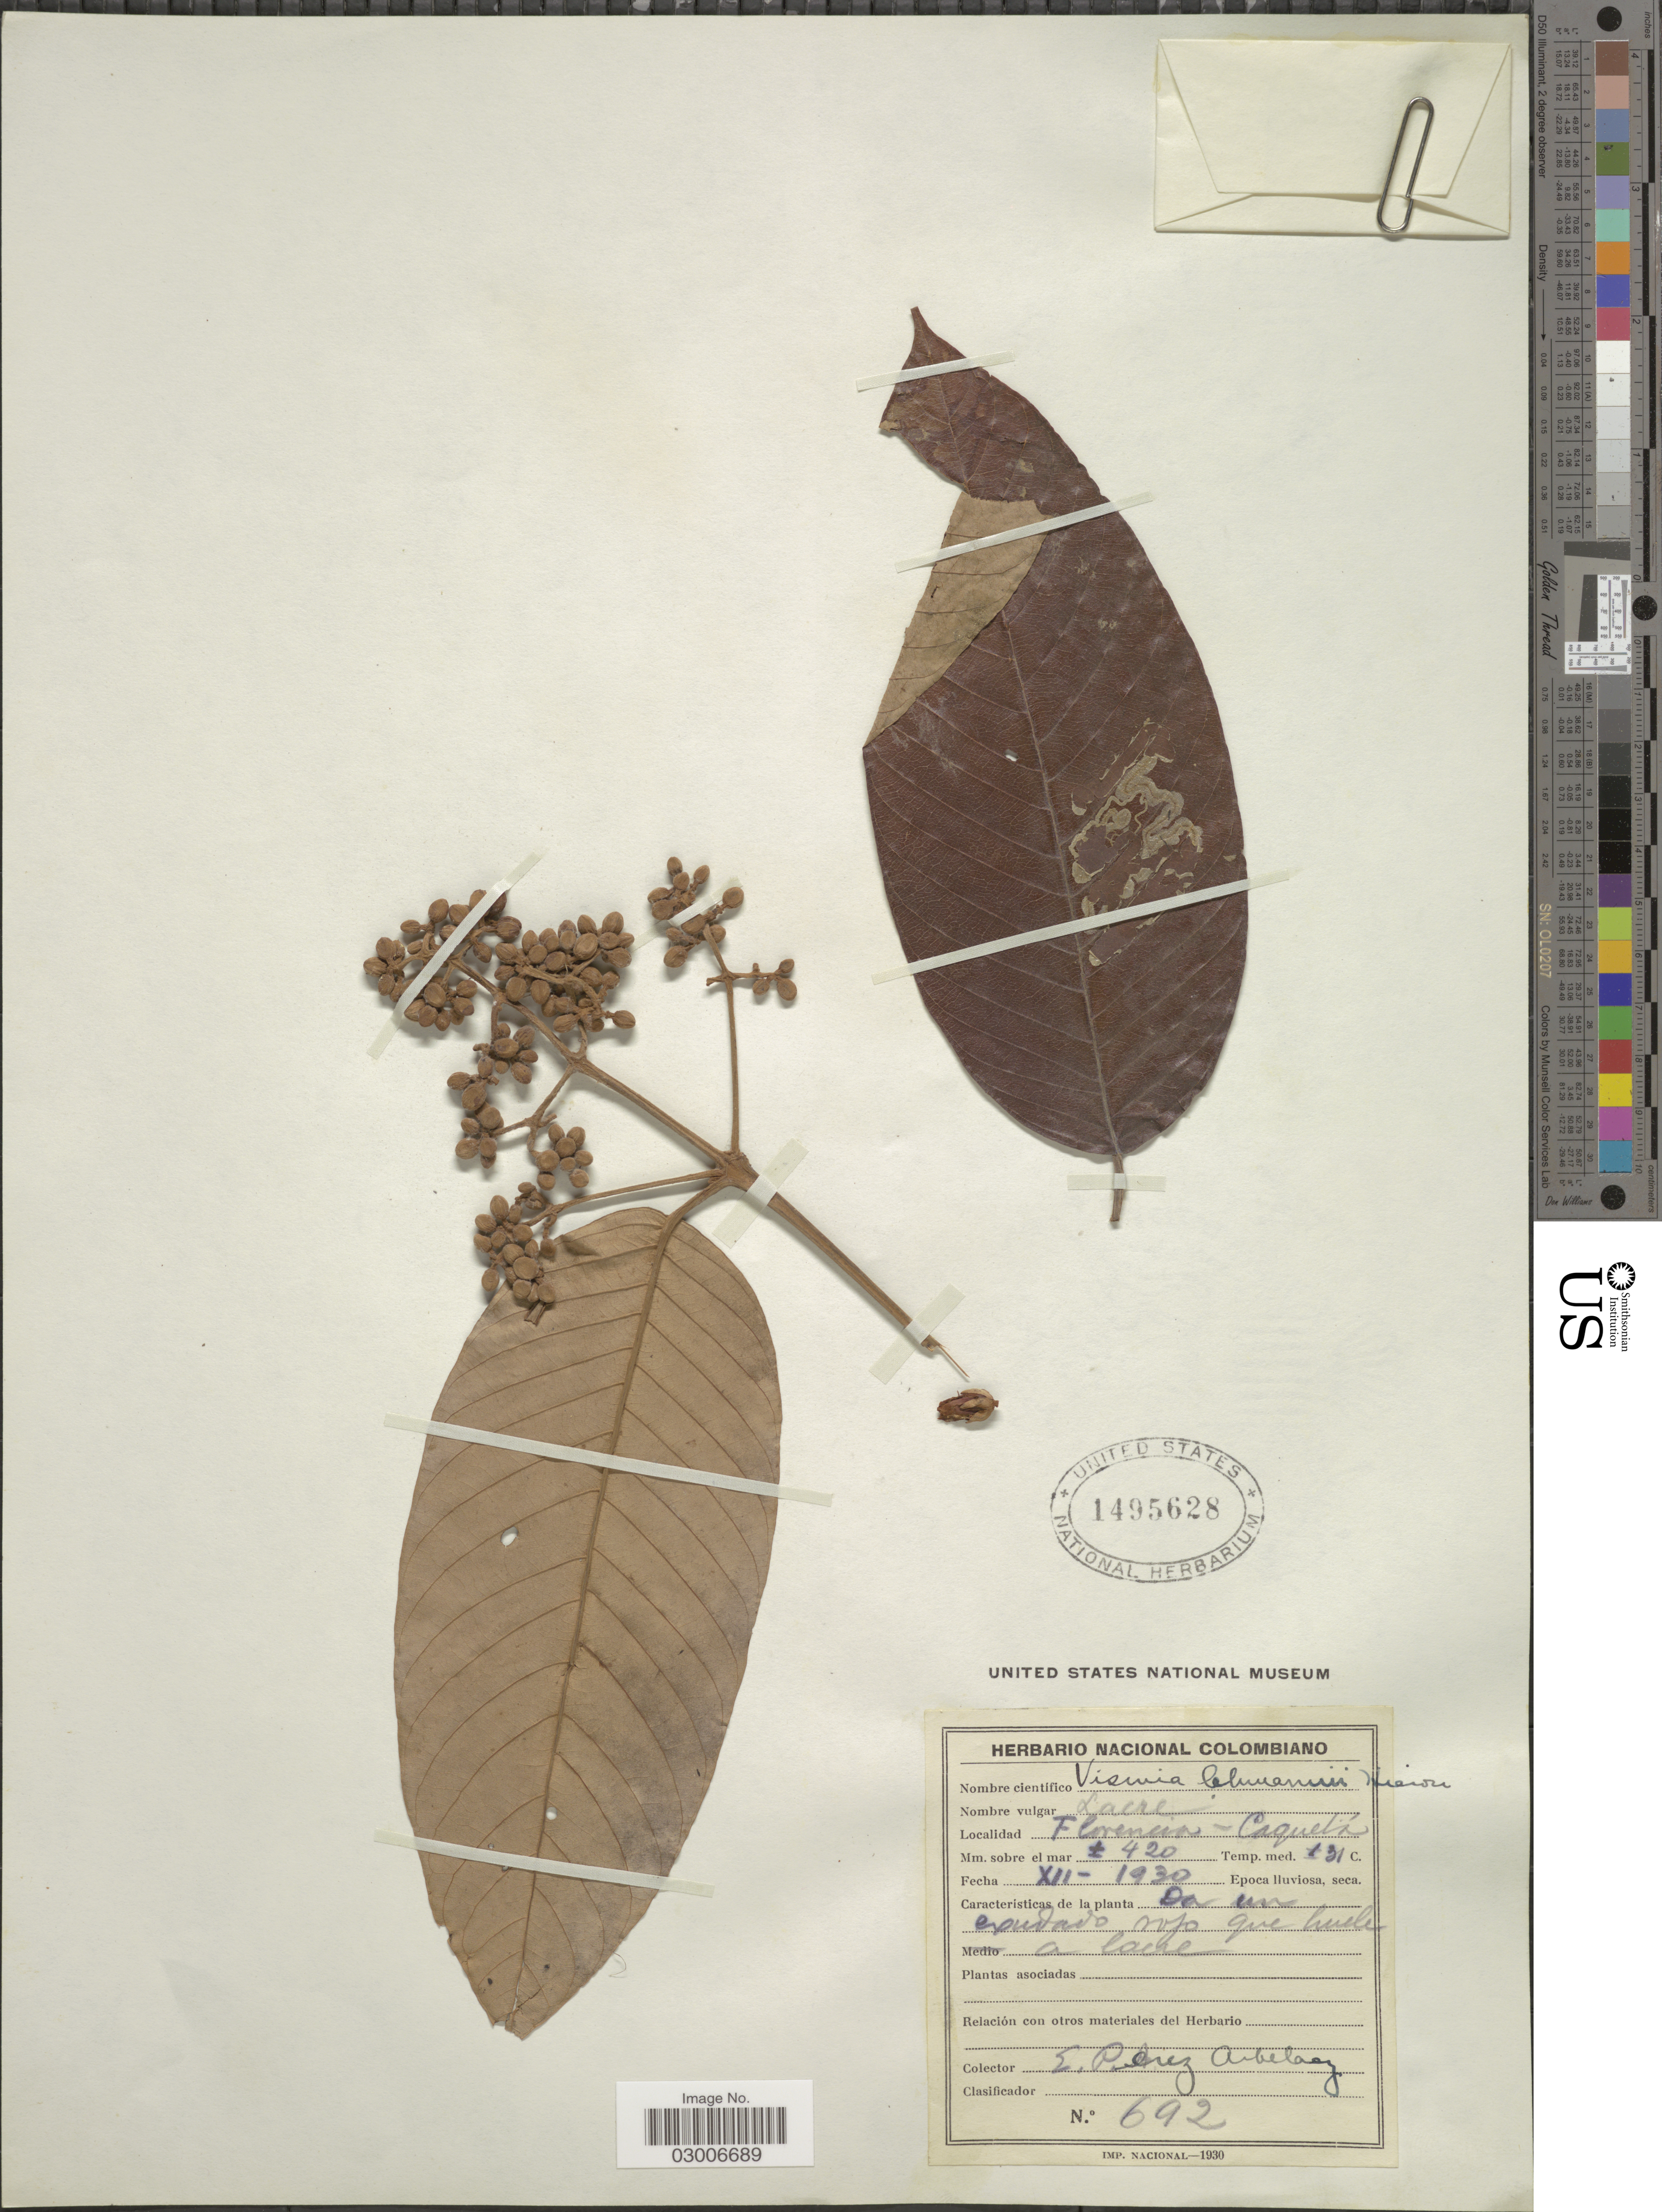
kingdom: Plantae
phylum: Tracheophyta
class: Magnoliopsida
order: Malpighiales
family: Hypericaceae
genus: Vismia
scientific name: Vismia confertiflora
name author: Spruce ex Reichardt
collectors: E. Pérez Arbeláez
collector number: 692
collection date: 1930-12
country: Colombia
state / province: Caquetá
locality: Florencia - Caqueta.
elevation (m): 420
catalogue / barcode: US 1495628